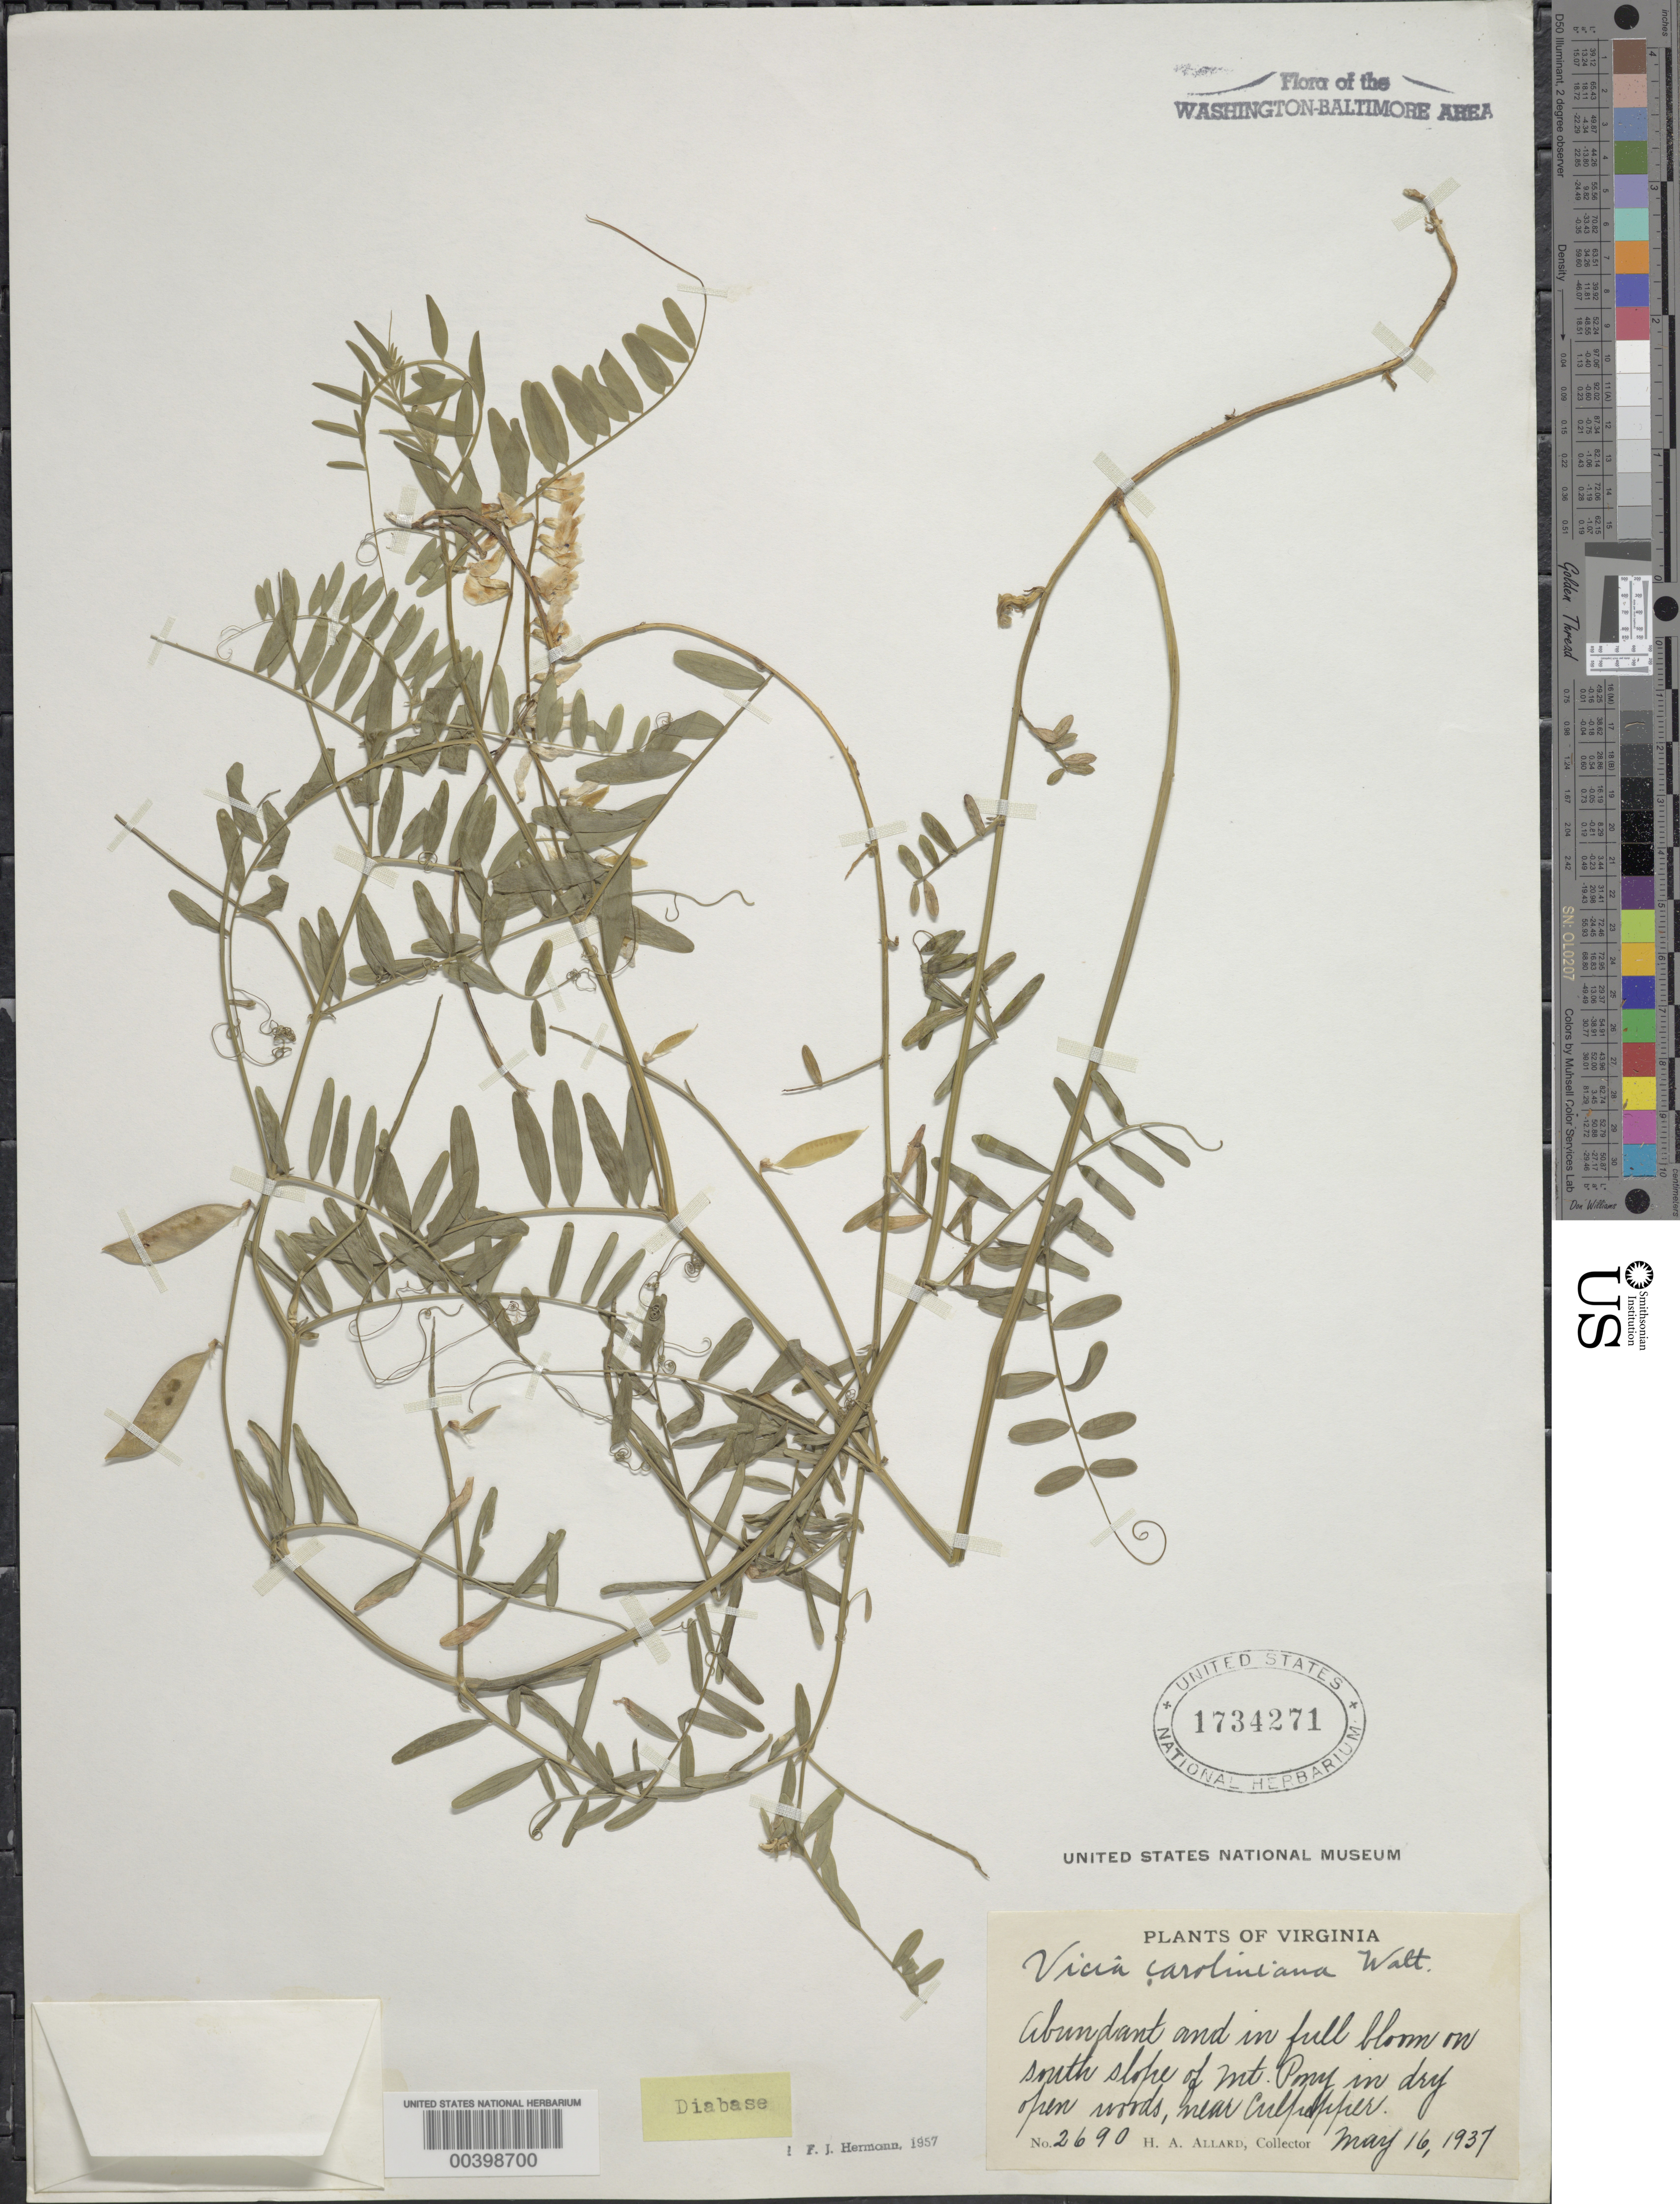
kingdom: Plantae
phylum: Tracheophyta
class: Magnoliopsida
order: Fabales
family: Fabaceae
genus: Vicia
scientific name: Vicia caroliniana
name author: Walter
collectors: H. A. Allard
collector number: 2690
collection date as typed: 16 May 1937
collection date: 1937-05-16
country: United States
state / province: Virginia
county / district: Culpeper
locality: Mt. Pony, near Culpepper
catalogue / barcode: US 1734271